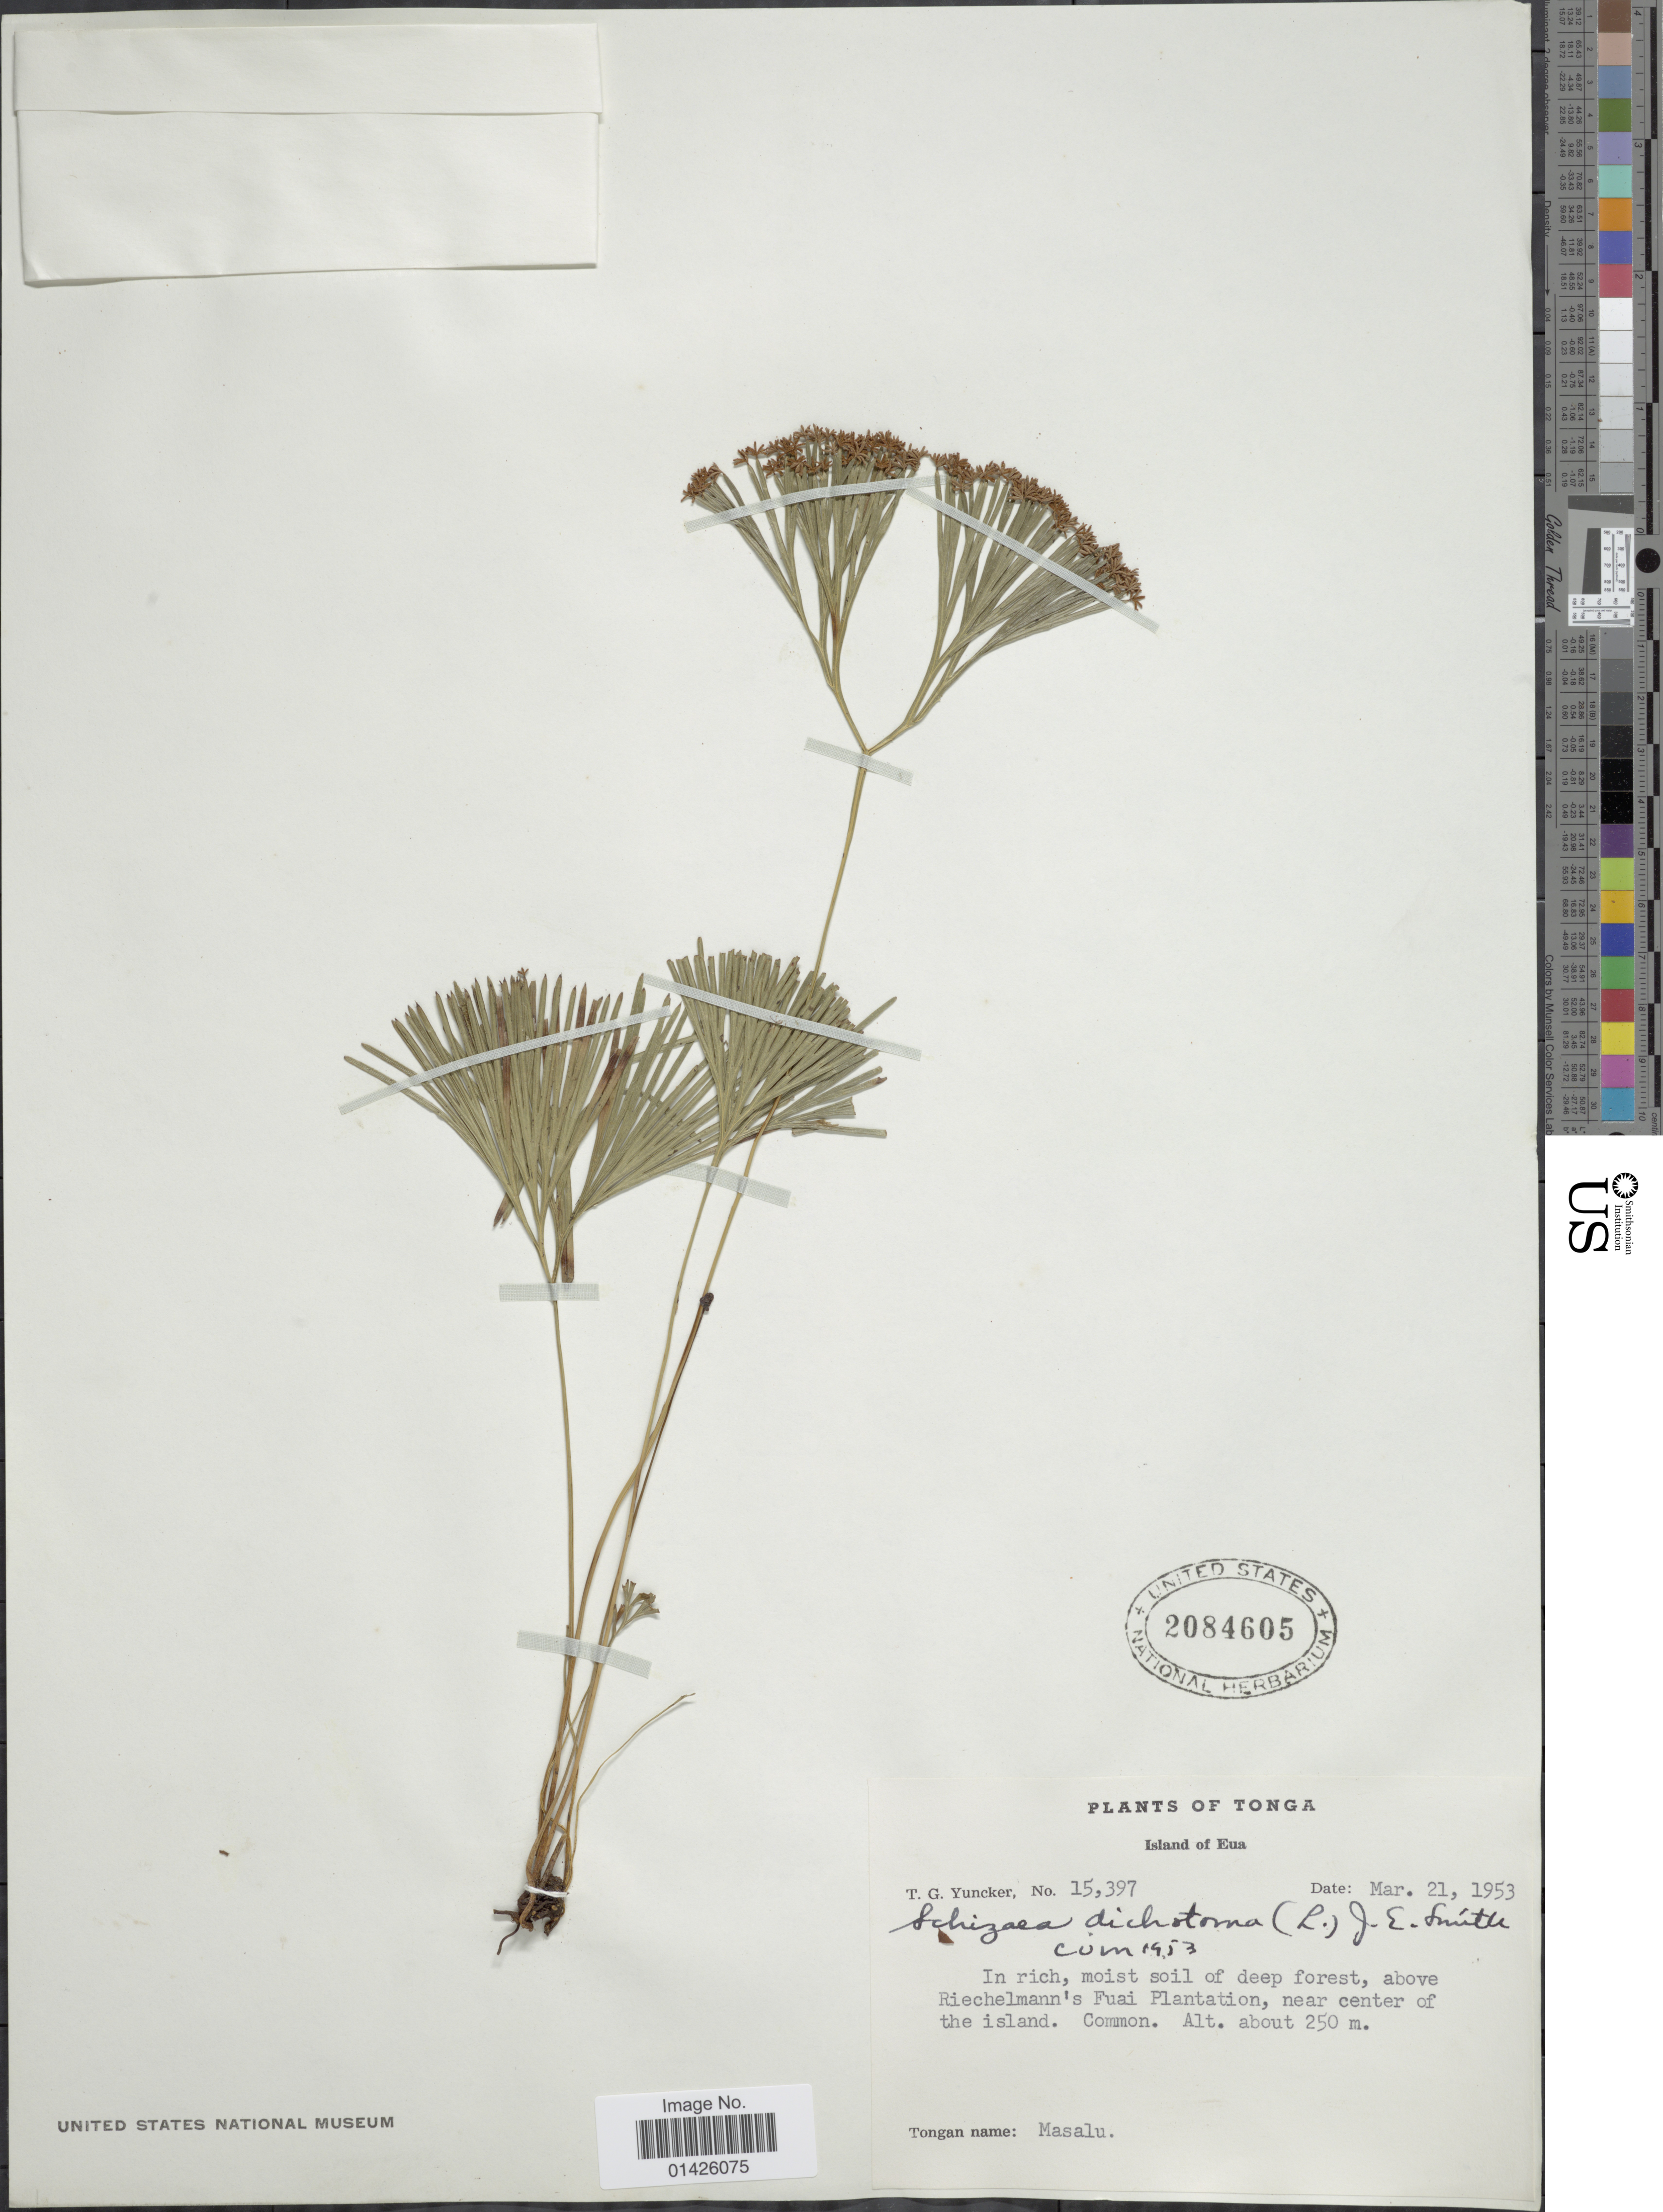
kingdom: Plantae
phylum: Tracheophyta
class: Polypodiopsida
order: Schizaeales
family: Schizaeaceae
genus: Schizaea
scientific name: Schizaea dichotoma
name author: (L.) J. Sm.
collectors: T. G. Yuncker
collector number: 15397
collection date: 1953-03-21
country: Tonga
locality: Island of Eua, above Riechelmann's Fuai Plantation, near center of the island, Tongan name: Masula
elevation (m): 250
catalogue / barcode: US 2084605